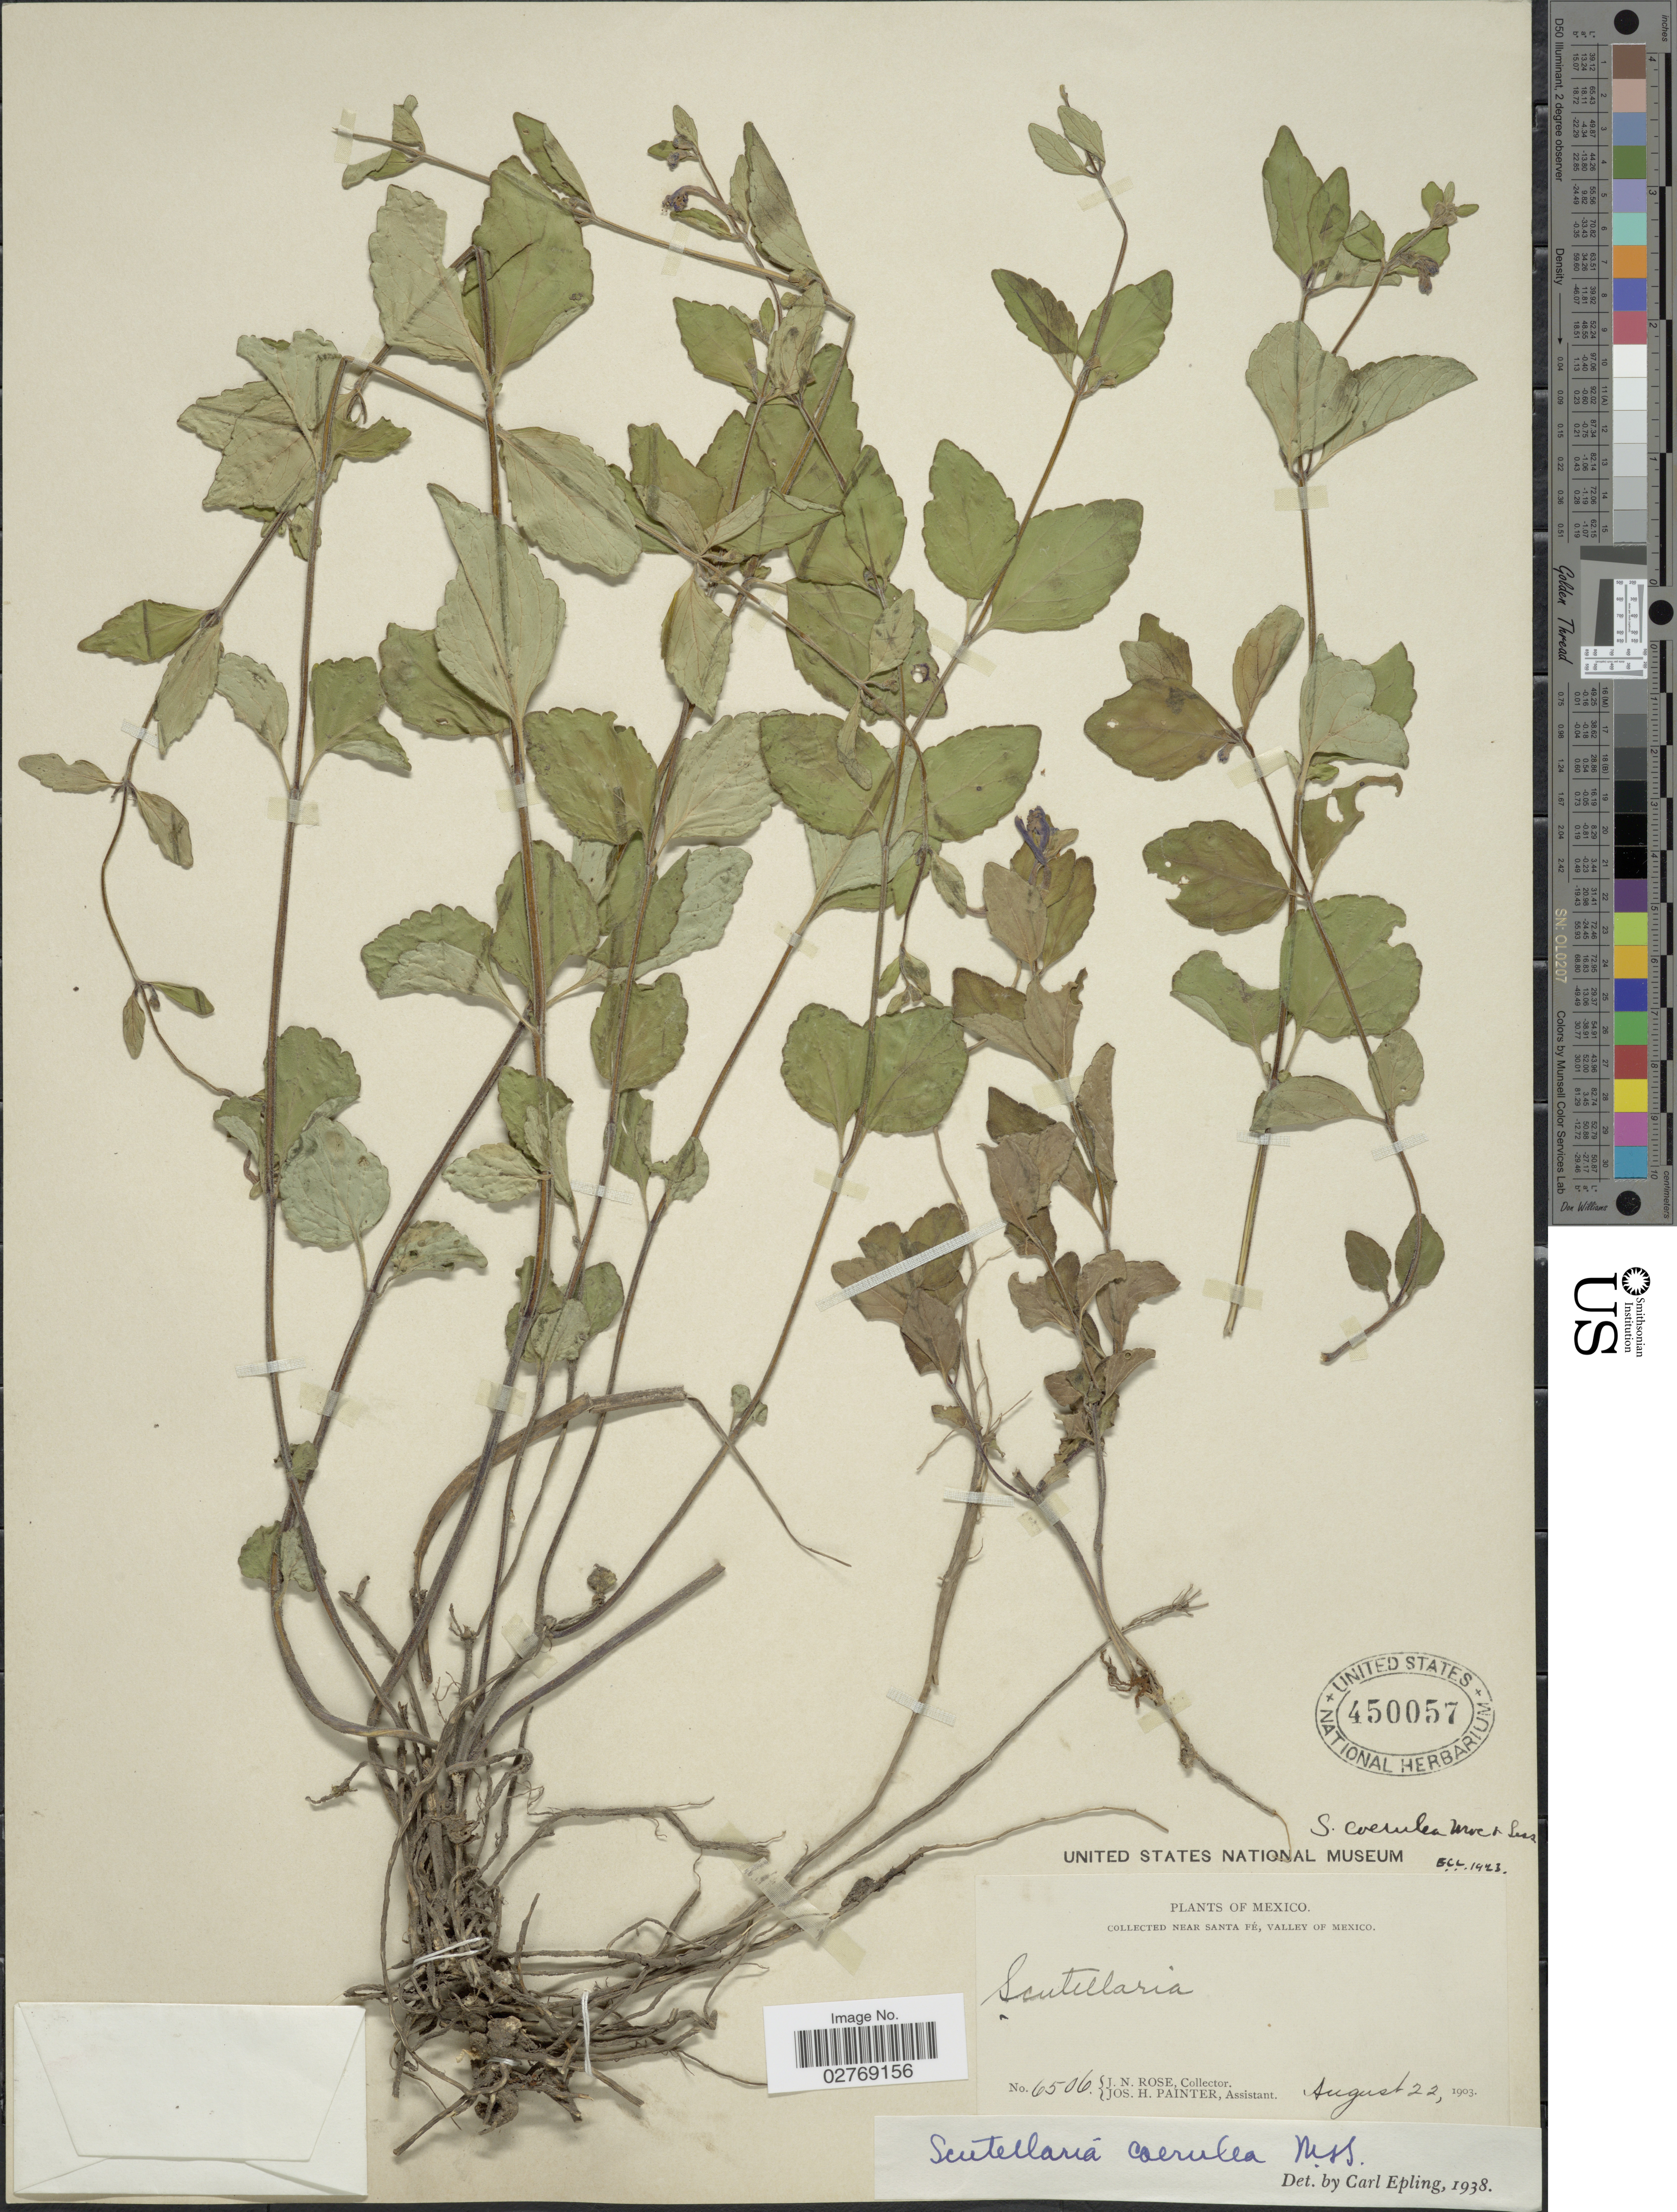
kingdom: Plantae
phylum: Tracheophyta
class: Magnoliopsida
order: Lamiales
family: Lamiaceae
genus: Scutellaria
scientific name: Scutellaria dumetorum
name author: Schltdl.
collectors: J. N. Rose & J. H. Painter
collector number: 6506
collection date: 1903-08-22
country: Mexico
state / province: México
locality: Near Santa Fé, Valley of Mexico.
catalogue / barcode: US 450057